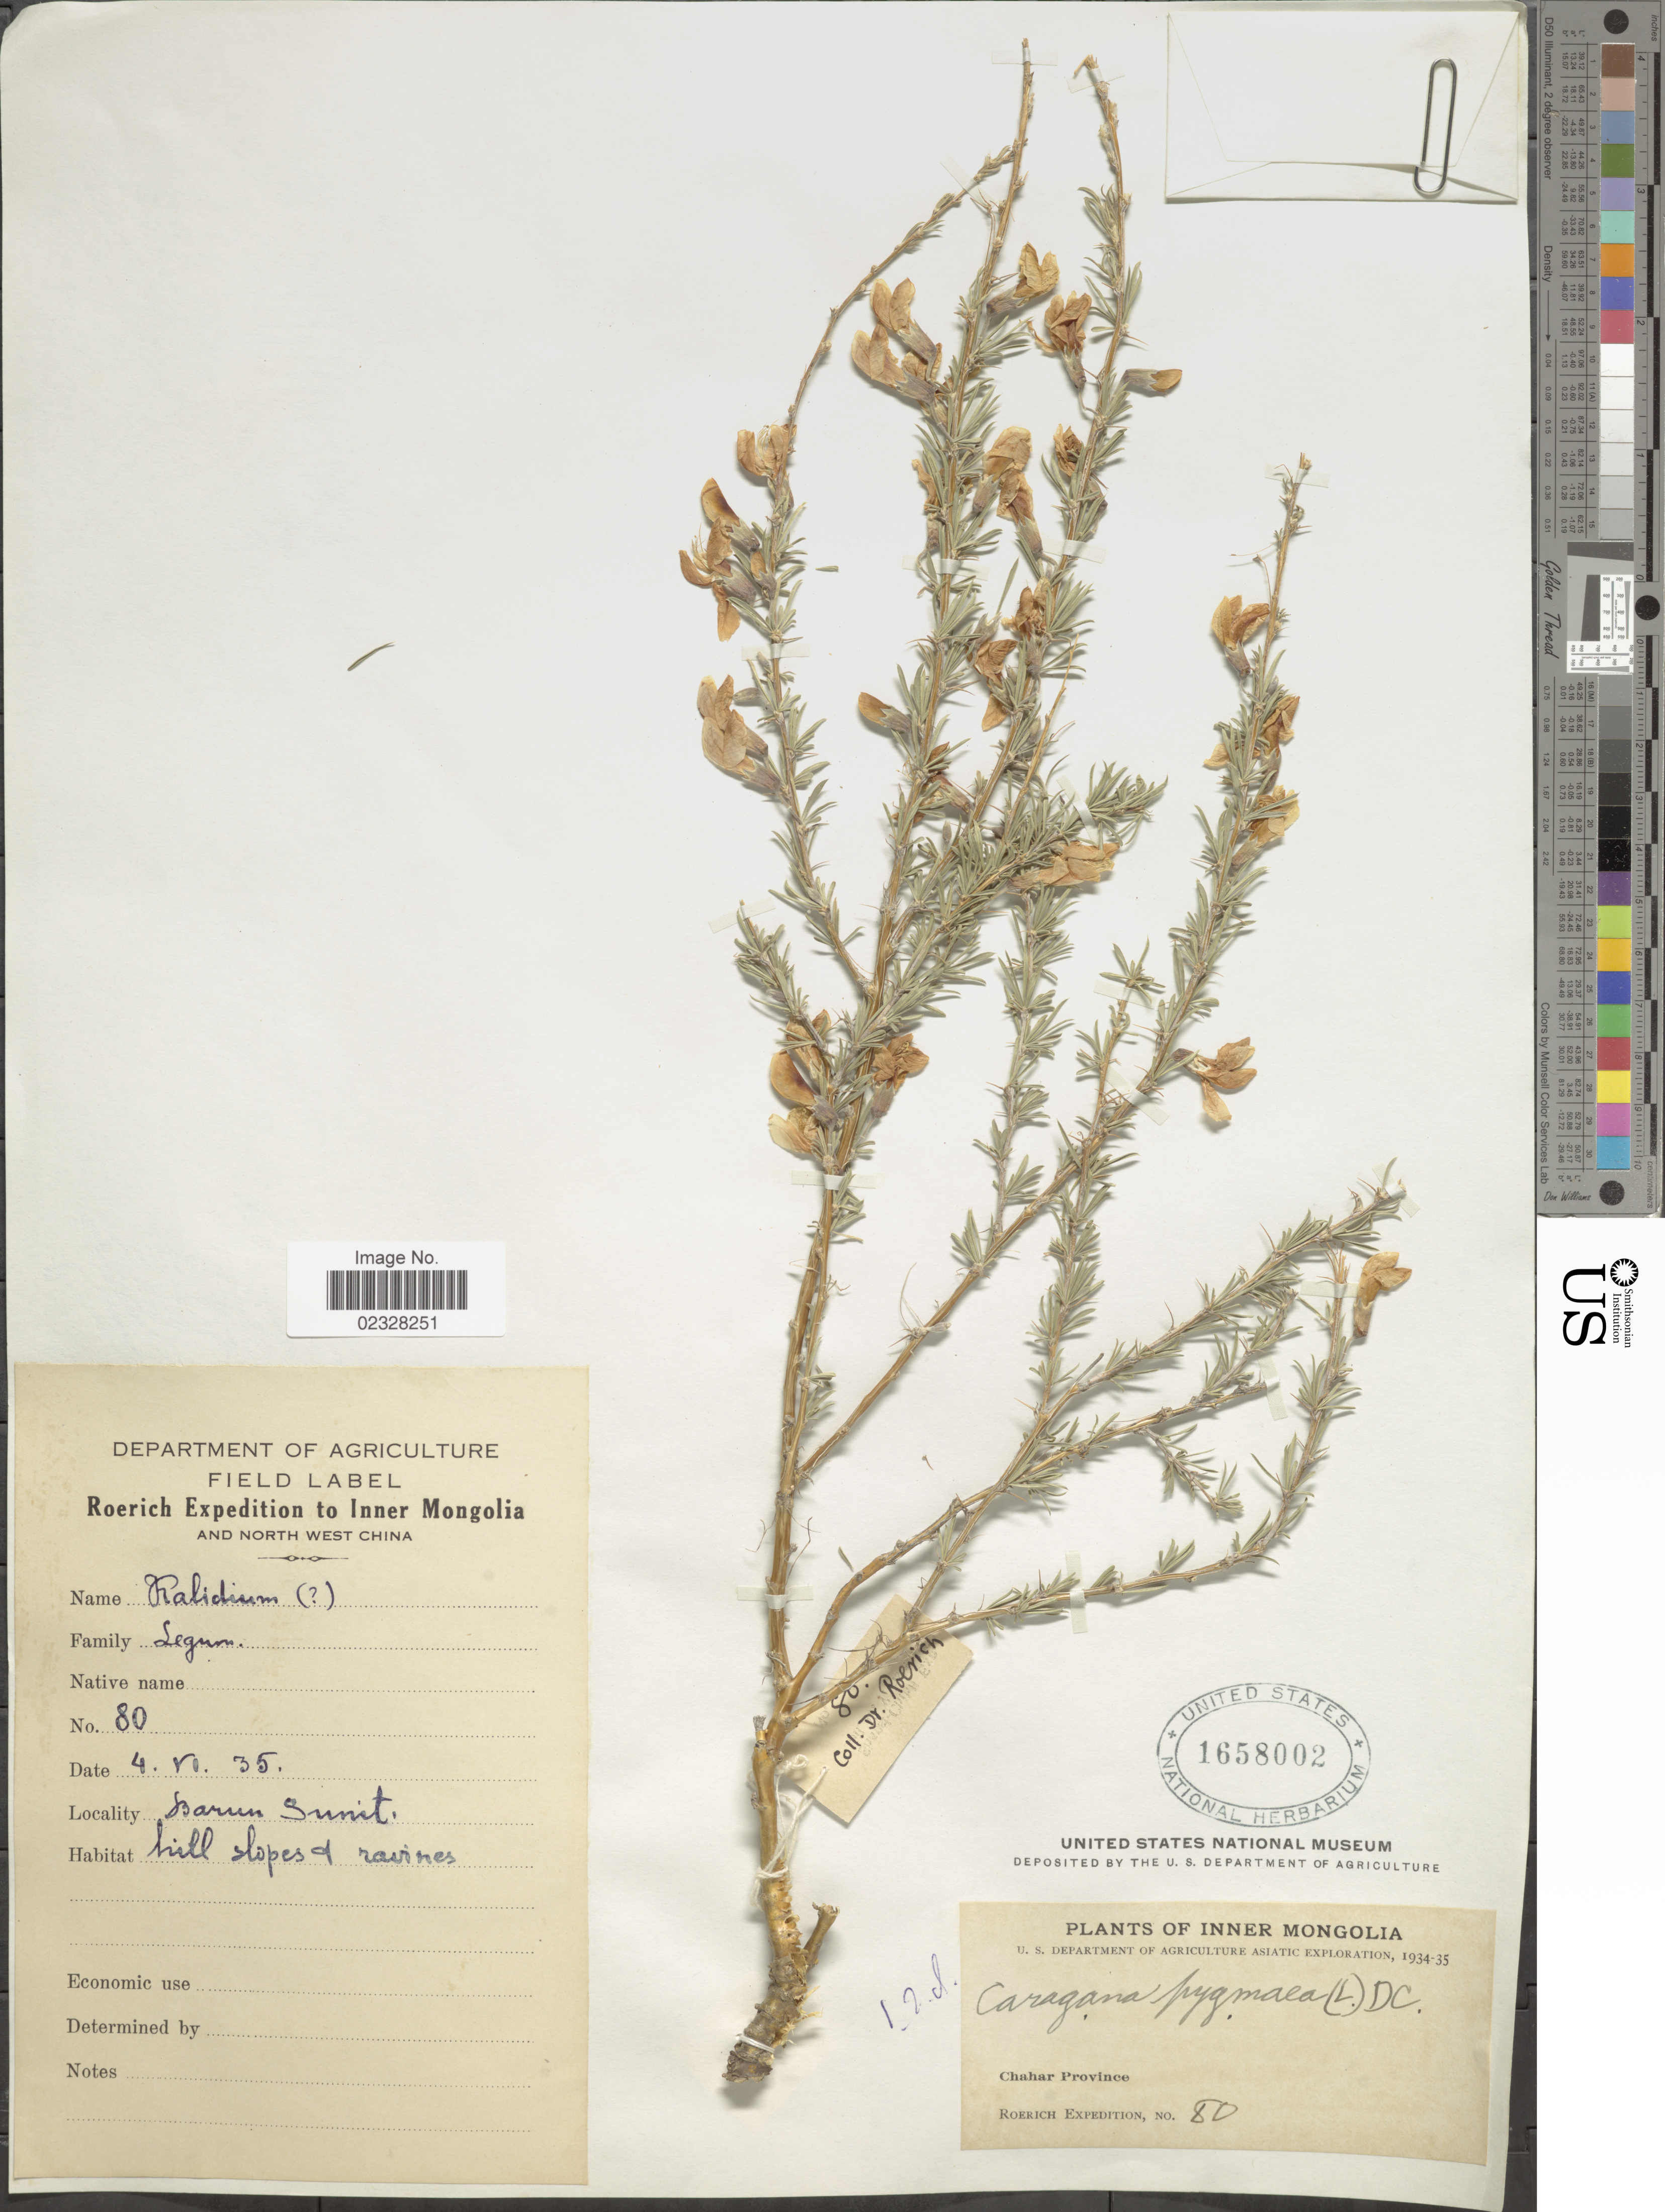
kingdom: Plantae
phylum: Tracheophyta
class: Magnoliopsida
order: Fabales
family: Fabaceae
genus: Caragana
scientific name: Caragana pygmaea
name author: (L.) DC.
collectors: Roerich Expedition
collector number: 80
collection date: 1935-06-04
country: China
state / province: Nei Monggol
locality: Inner Mongolia, Chahar Province, Barun Sunit, hill slopes of ravines.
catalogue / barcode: US 1658002